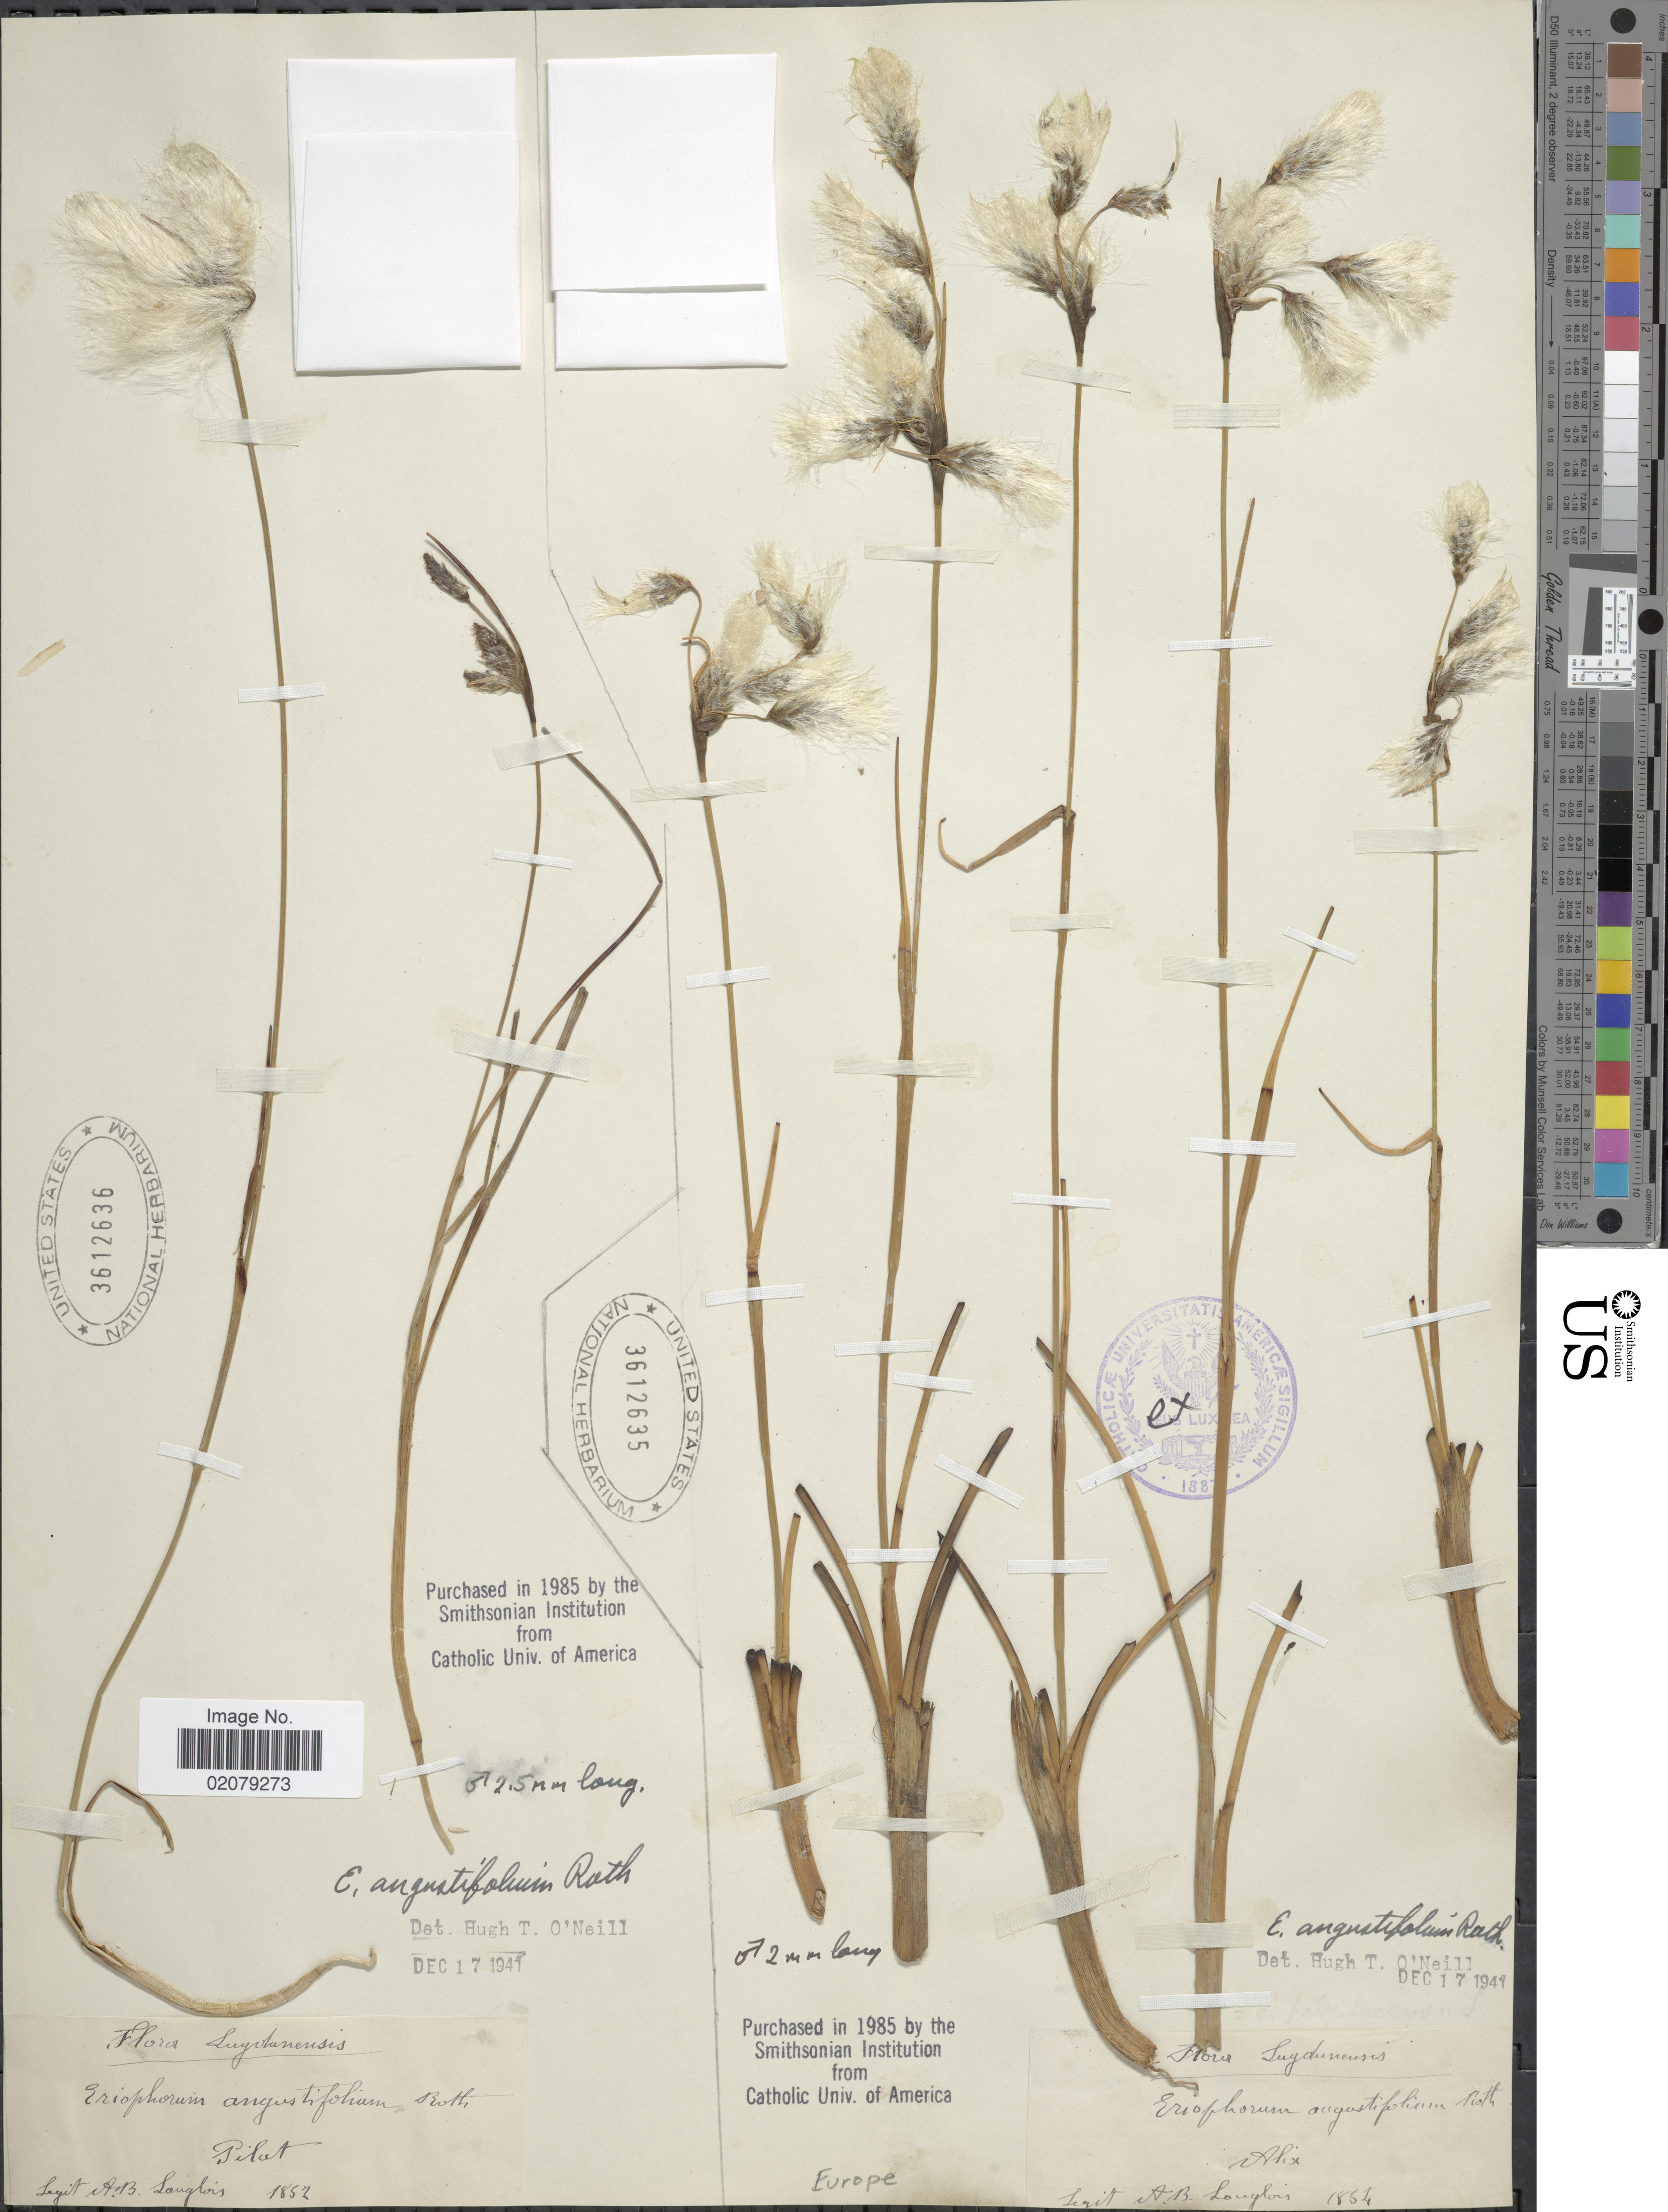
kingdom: Plantae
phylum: Tracheophyta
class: Liliopsida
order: Poales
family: Cyperaceae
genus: Eriophorum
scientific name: Eriophorum angustifolium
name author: Honck.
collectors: A. Langlois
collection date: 1854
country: France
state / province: Auvergne-Rhône-Alpes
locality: Alix,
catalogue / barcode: US 3612635-2